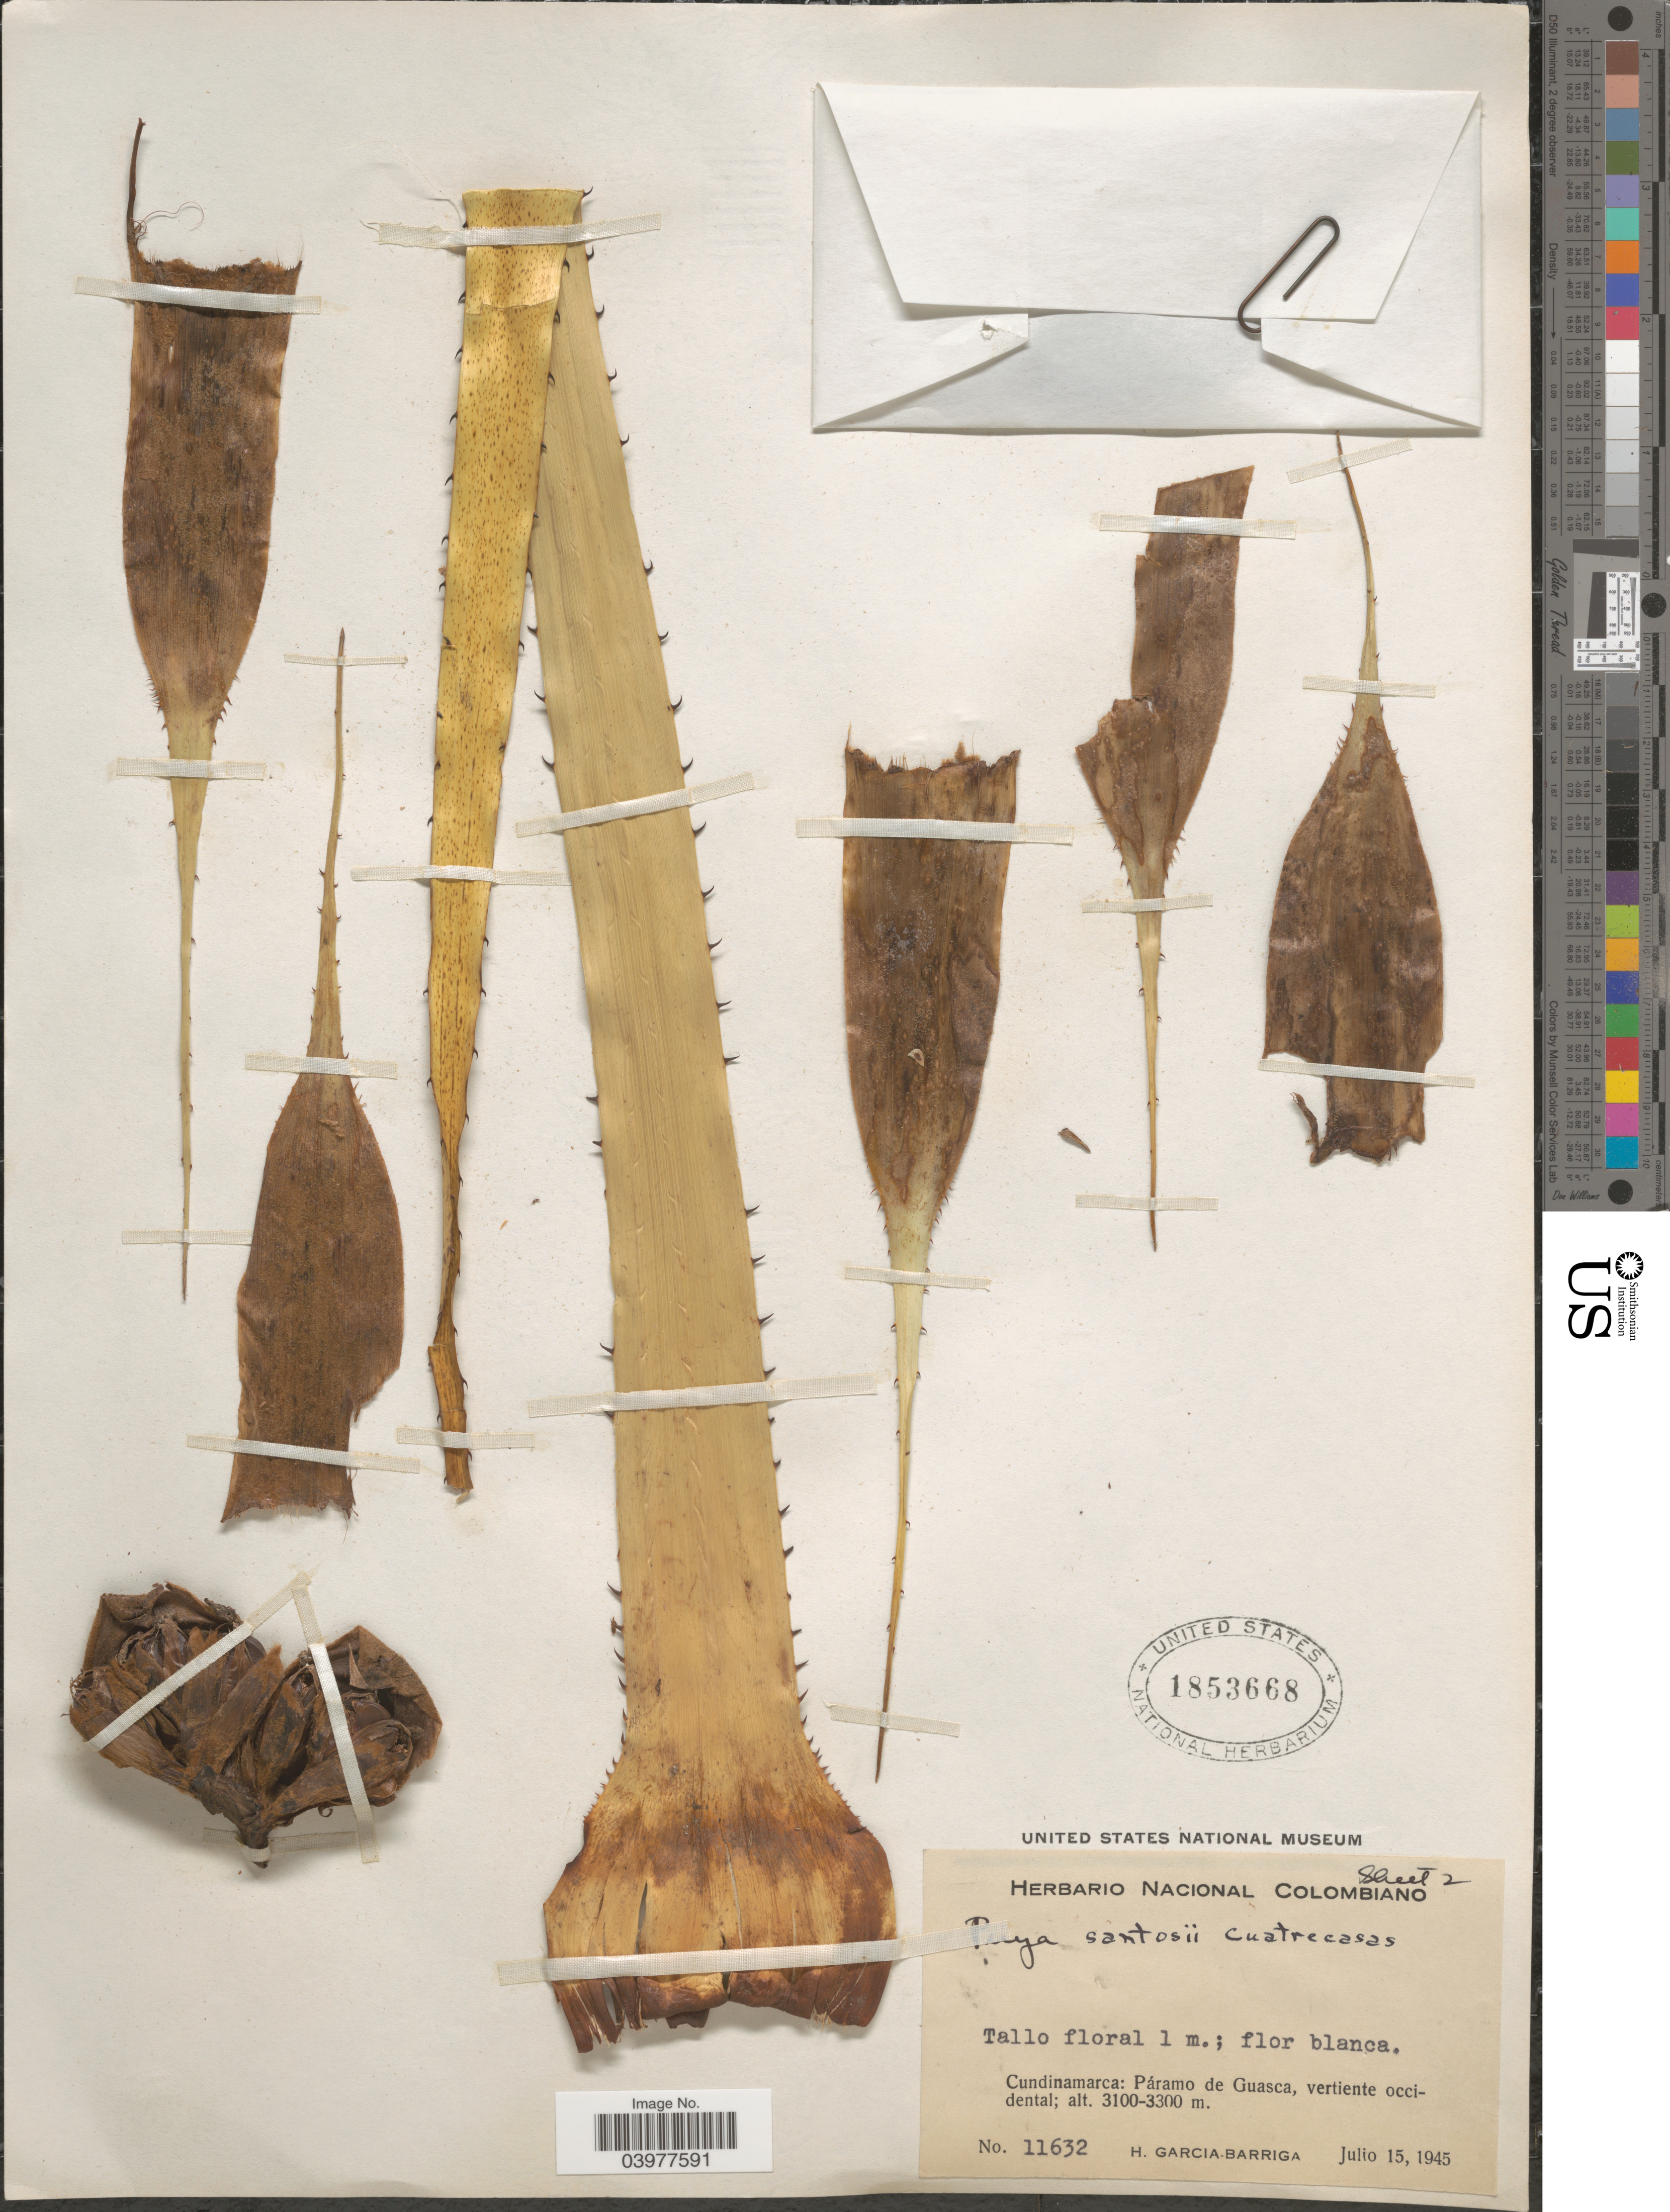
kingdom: Plantae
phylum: Tracheophyta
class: Liliopsida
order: Poales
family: Bromeliaceae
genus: Puya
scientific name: Puya santosii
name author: Cuatrec.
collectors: H. García Barriga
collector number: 11632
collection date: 1945-07-15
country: Colombia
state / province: Cundinamarca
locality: Páramo de Guasca, vertiente occidental.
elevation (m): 3100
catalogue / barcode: US 1853668